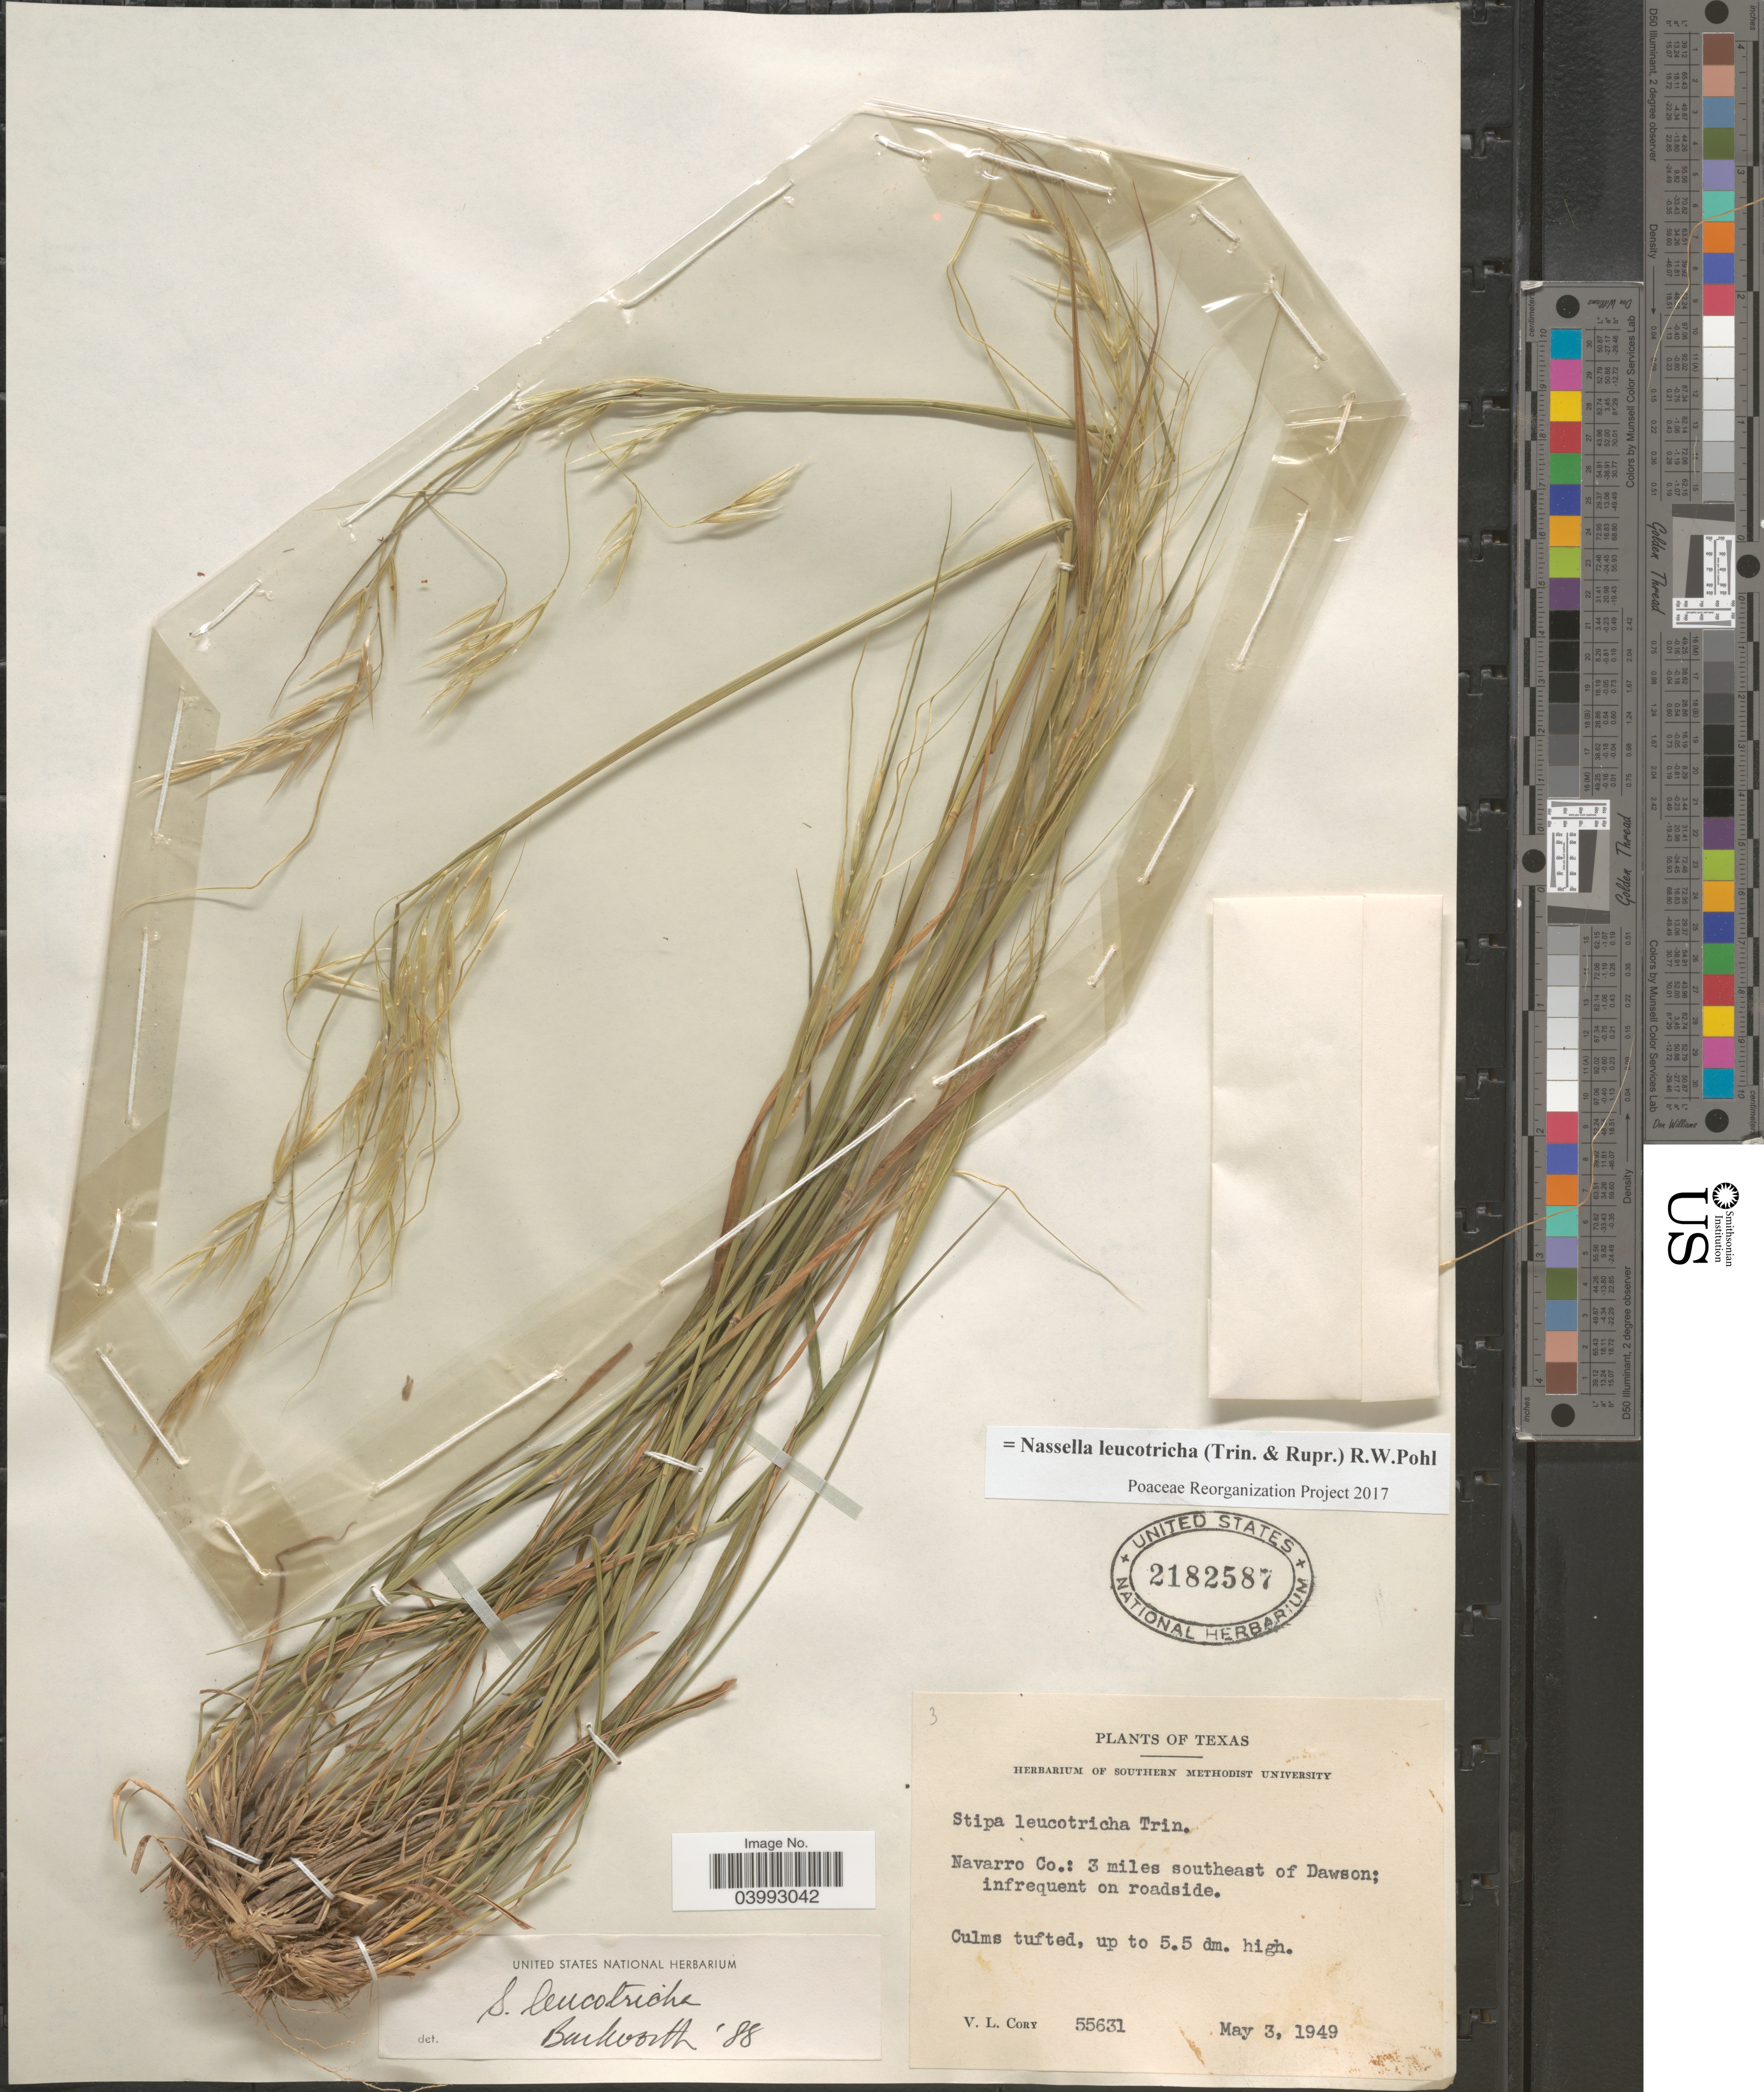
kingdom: Plantae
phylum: Tracheophyta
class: Liliopsida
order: Poales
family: Poaceae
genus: Nassella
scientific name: Nassella leucotricha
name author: (Trin. & Rupr.) R.W. Pohl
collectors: V. Cory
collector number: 55631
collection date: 1949-05-03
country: United States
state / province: Texas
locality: Navarro Co.: 3 miles southeast of Dawson.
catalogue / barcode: US 2182587